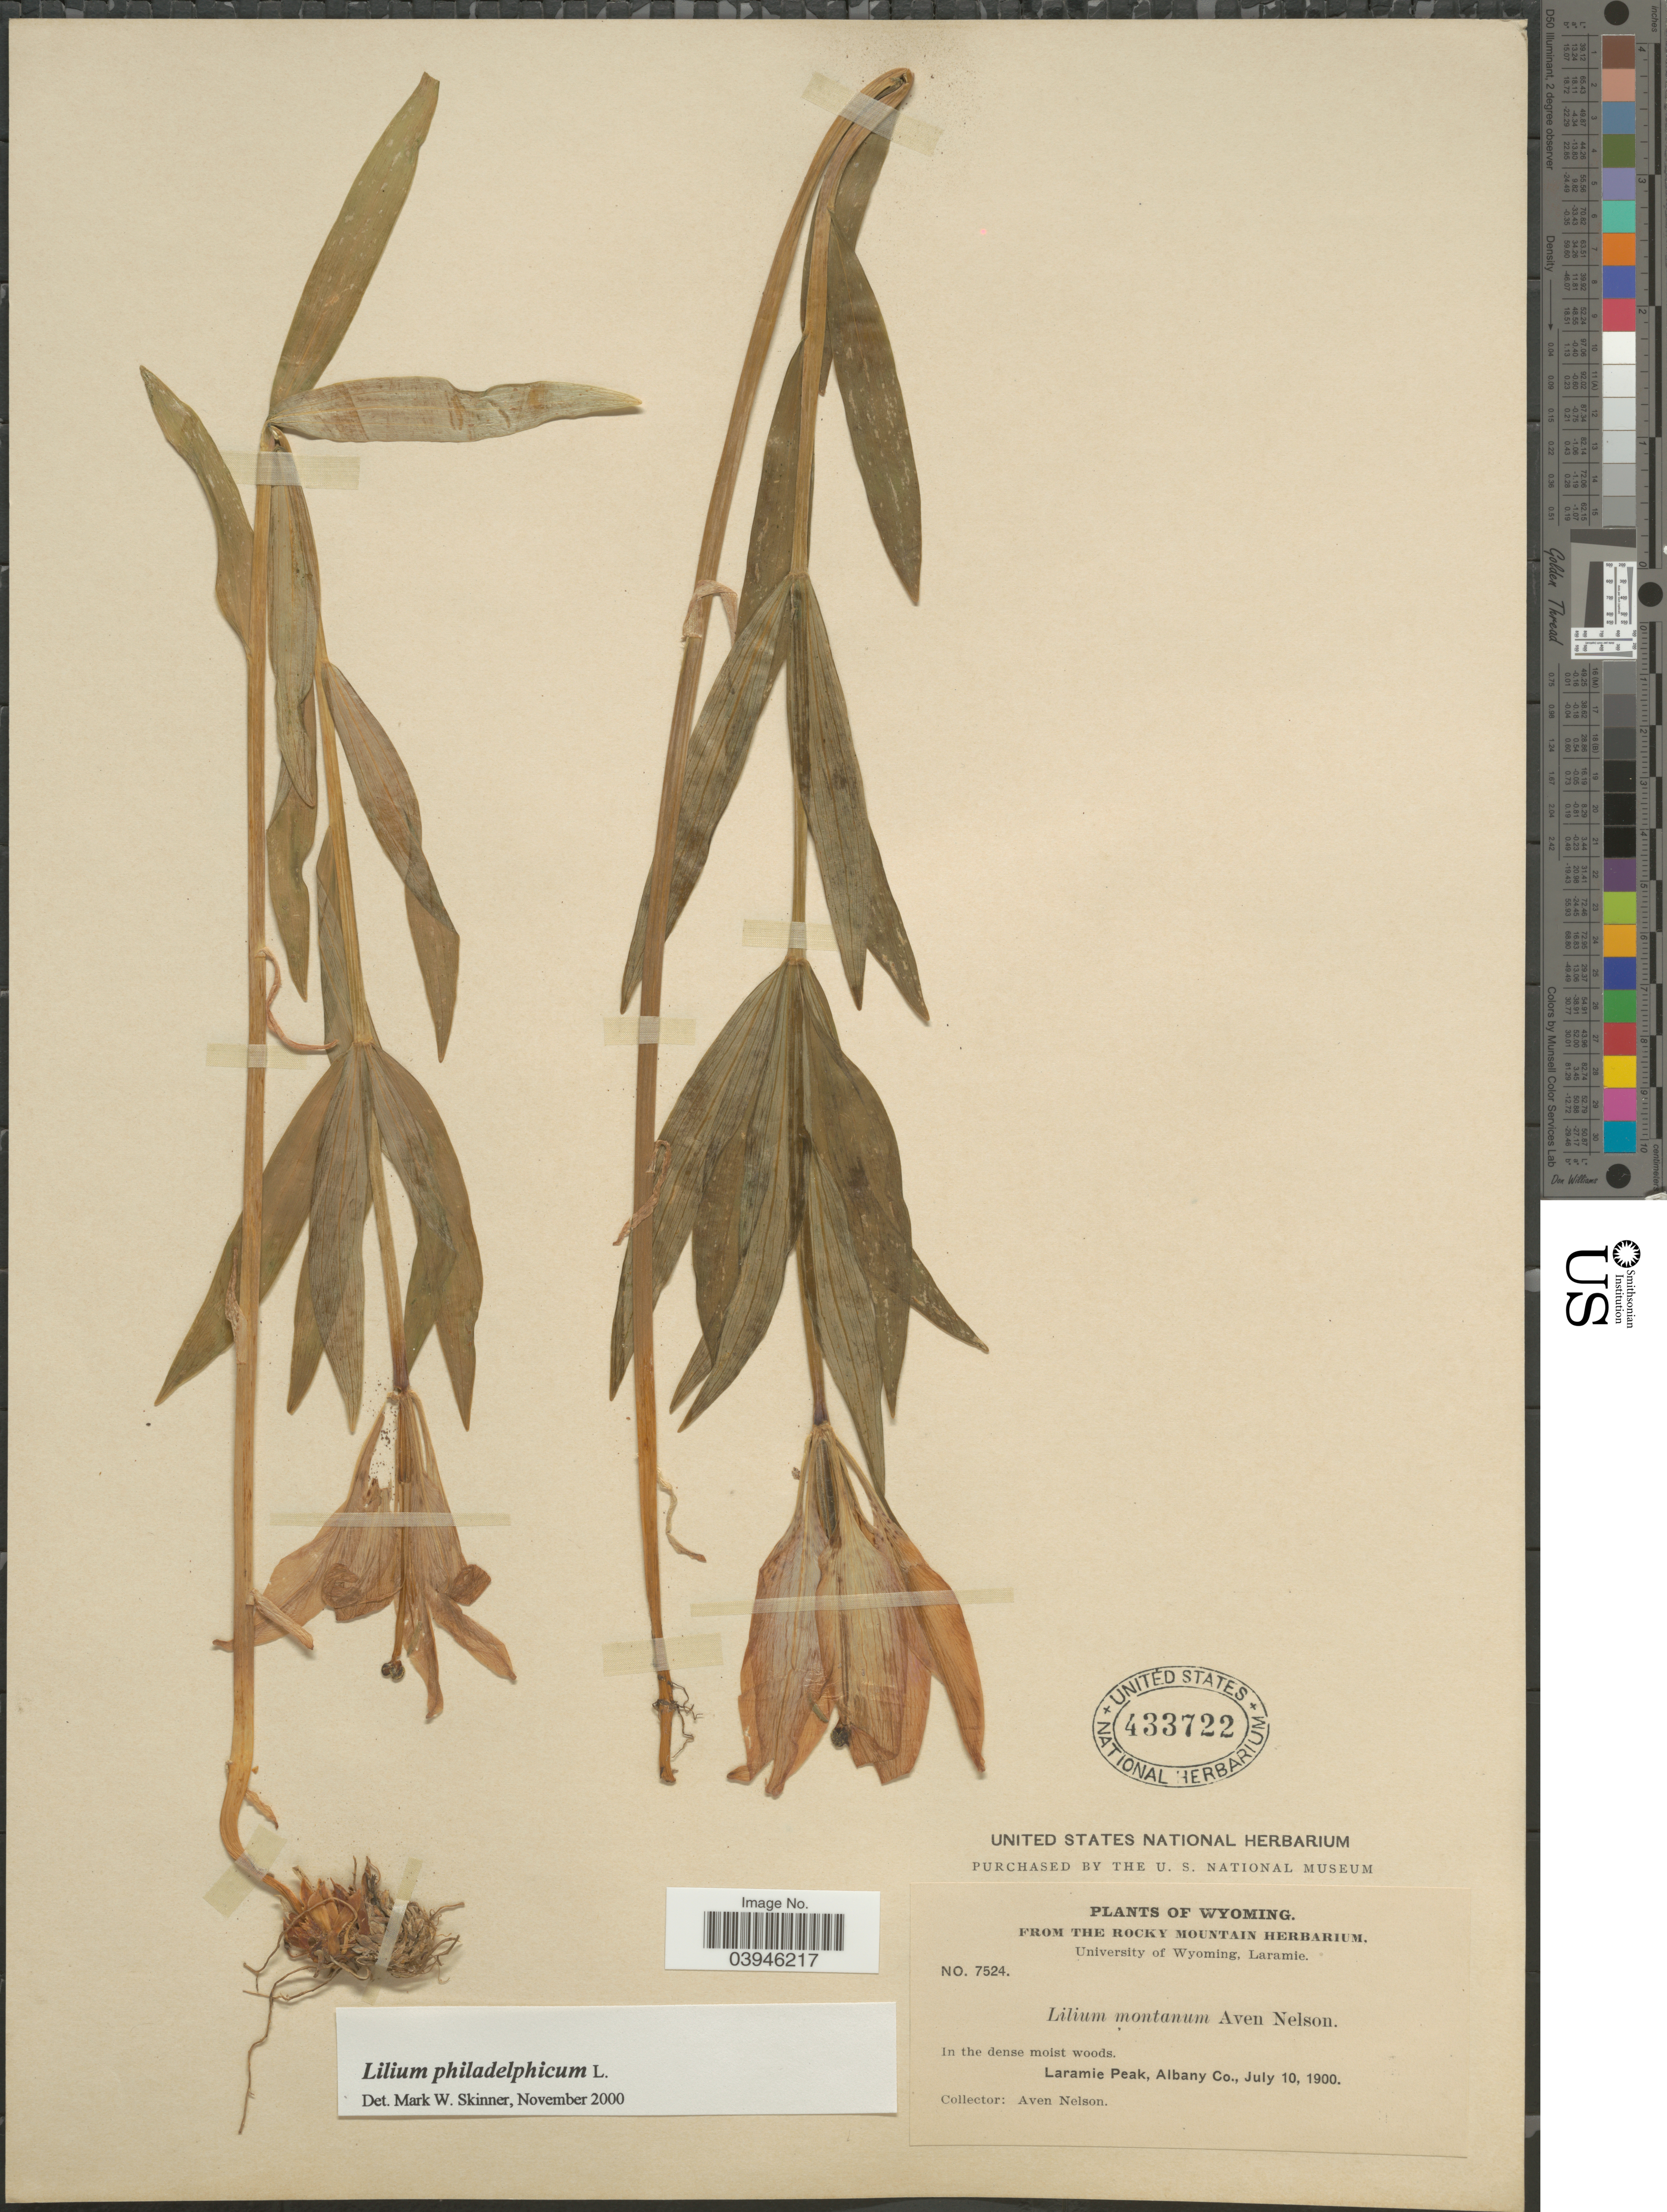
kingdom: Plantae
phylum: Tracheophyta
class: Liliopsida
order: Liliales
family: Liliaceae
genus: Lilium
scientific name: Lilium philadelphicum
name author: L.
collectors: A. Nelson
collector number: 7524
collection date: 1900-07-10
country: United States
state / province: Wyoming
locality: Laramie Peak, Albany Co.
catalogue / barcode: US 433722